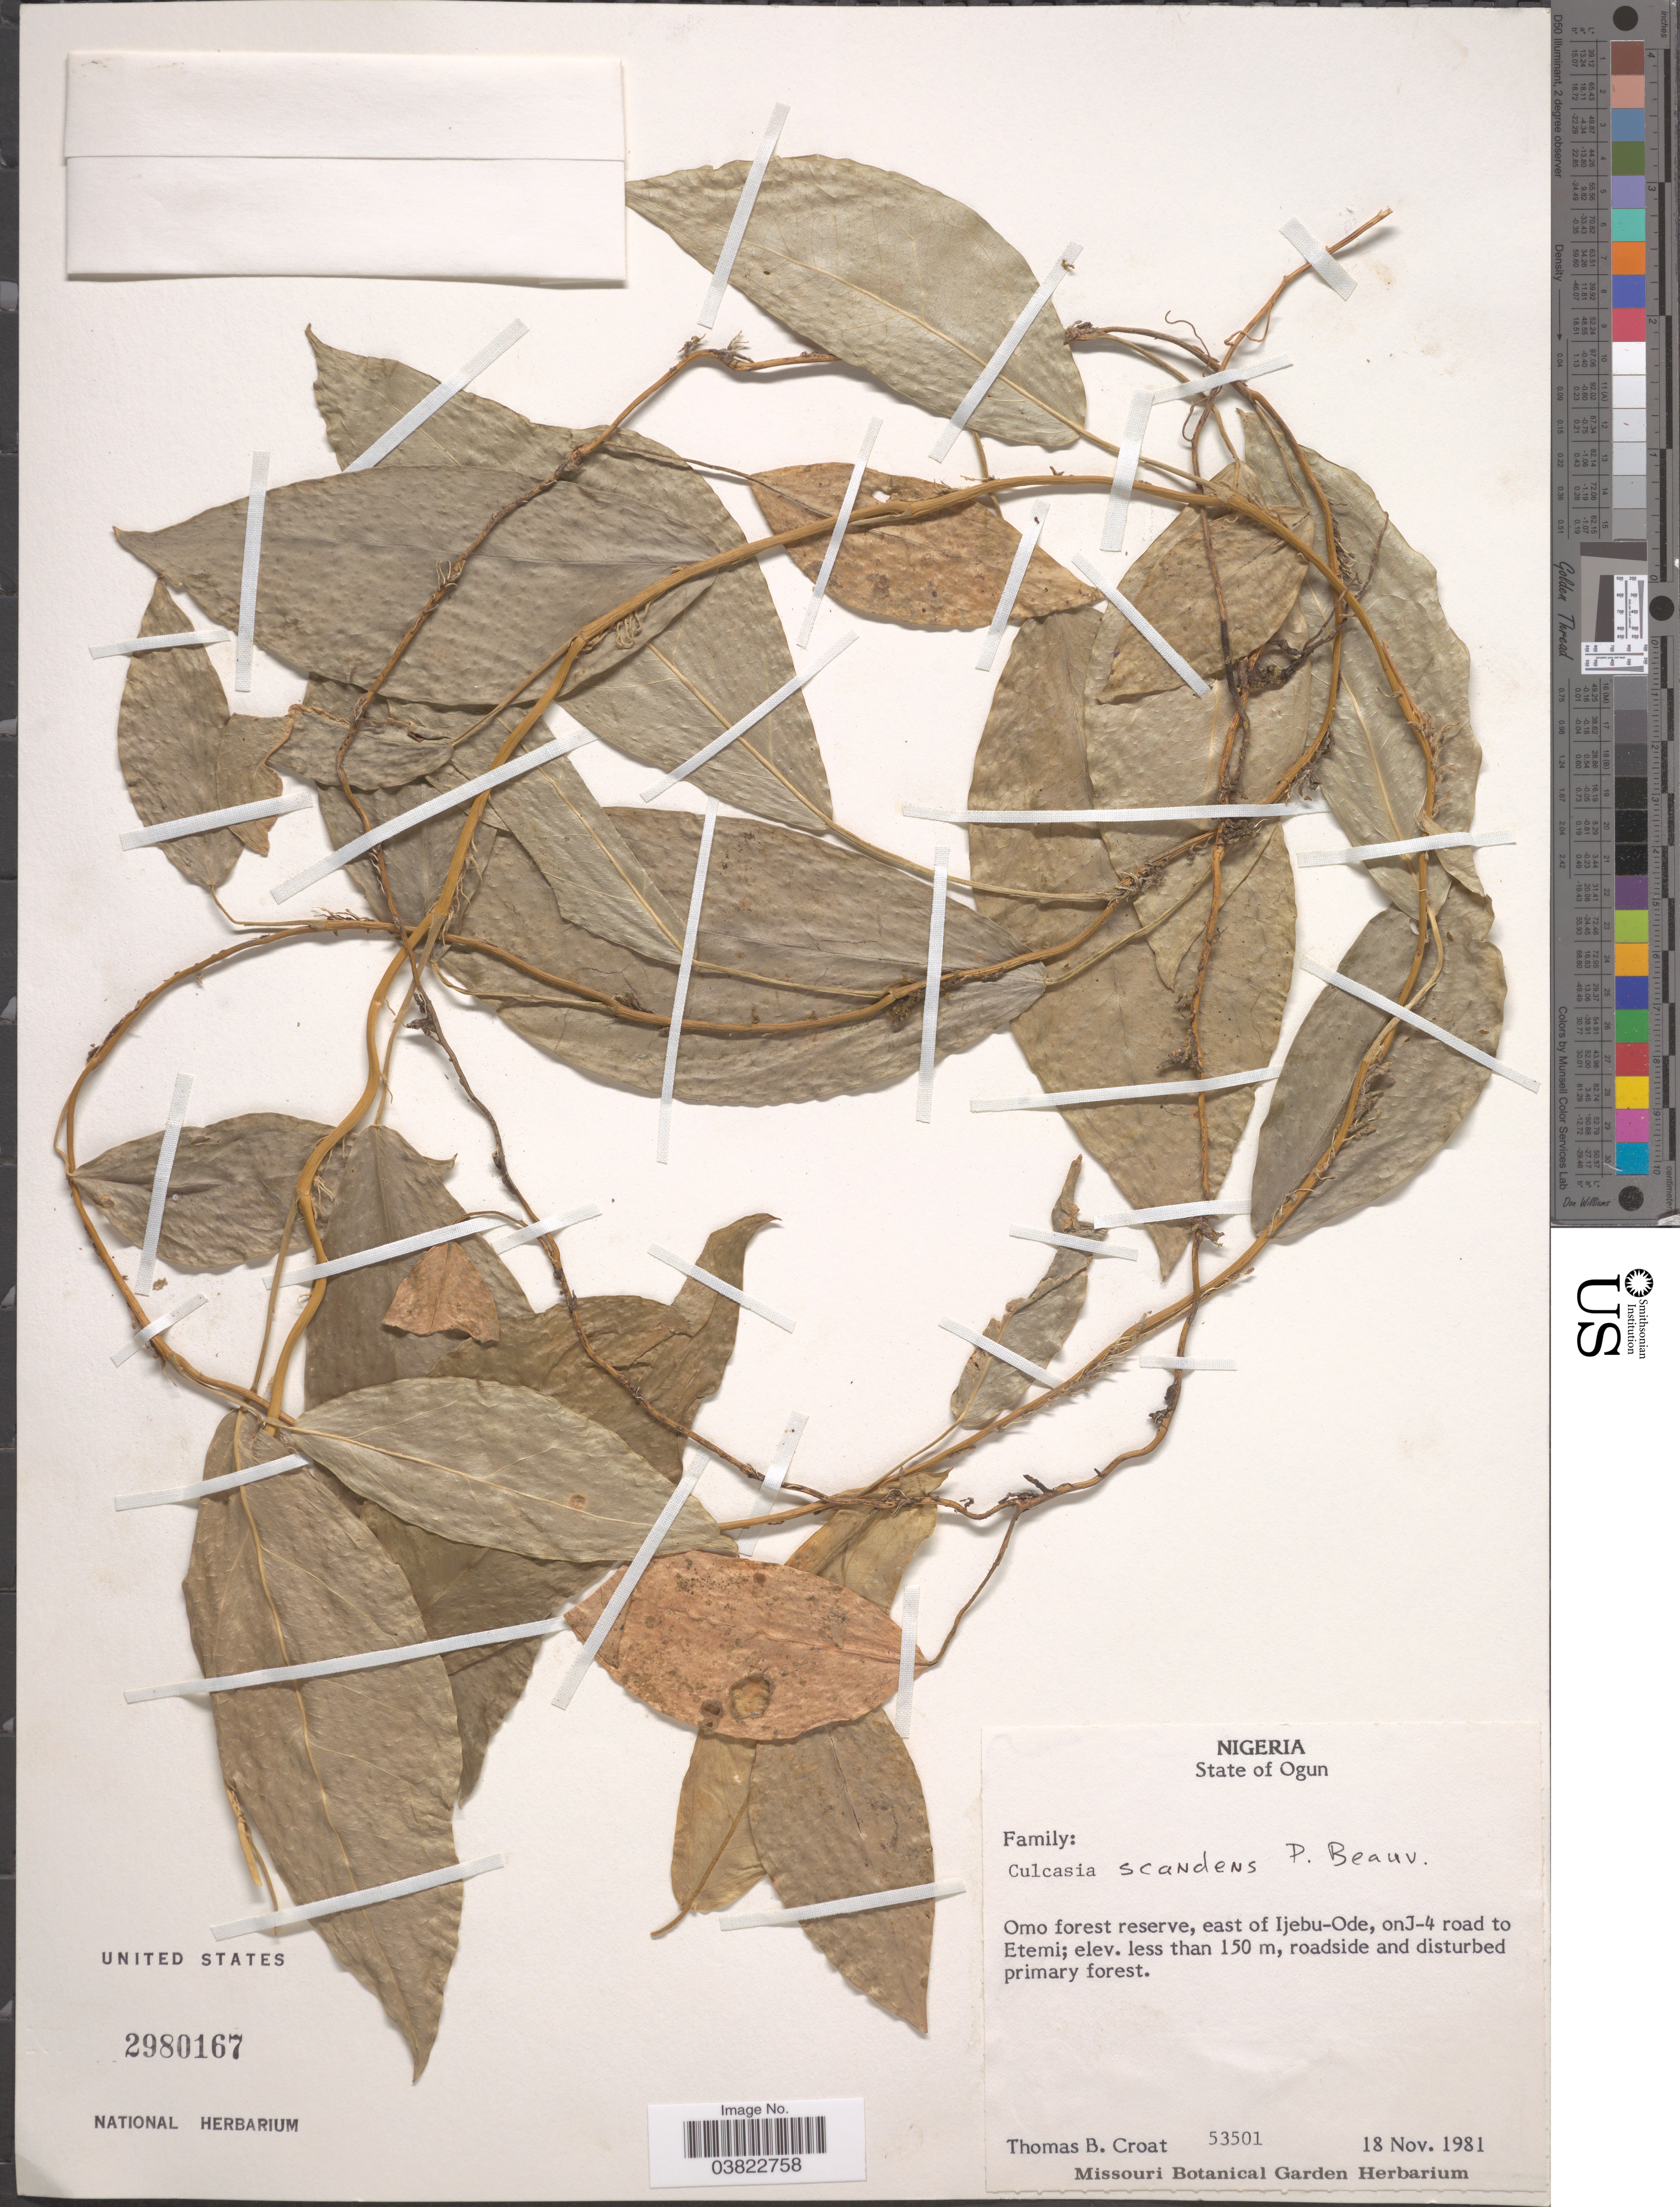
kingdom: Plantae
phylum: Tracheophyta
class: Liliopsida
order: Alismatales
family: Araceae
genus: Culcasia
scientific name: Culcasia scandens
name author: P. Beauv.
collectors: T. B. Croat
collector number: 53501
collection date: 1981-11-18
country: Nigeria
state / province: Ogun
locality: Omo forest reserve, east of Ijebu-Ode, onJ-4 road to Etemi, roadside and disturbed primary forest.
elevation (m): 150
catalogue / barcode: US 2980167